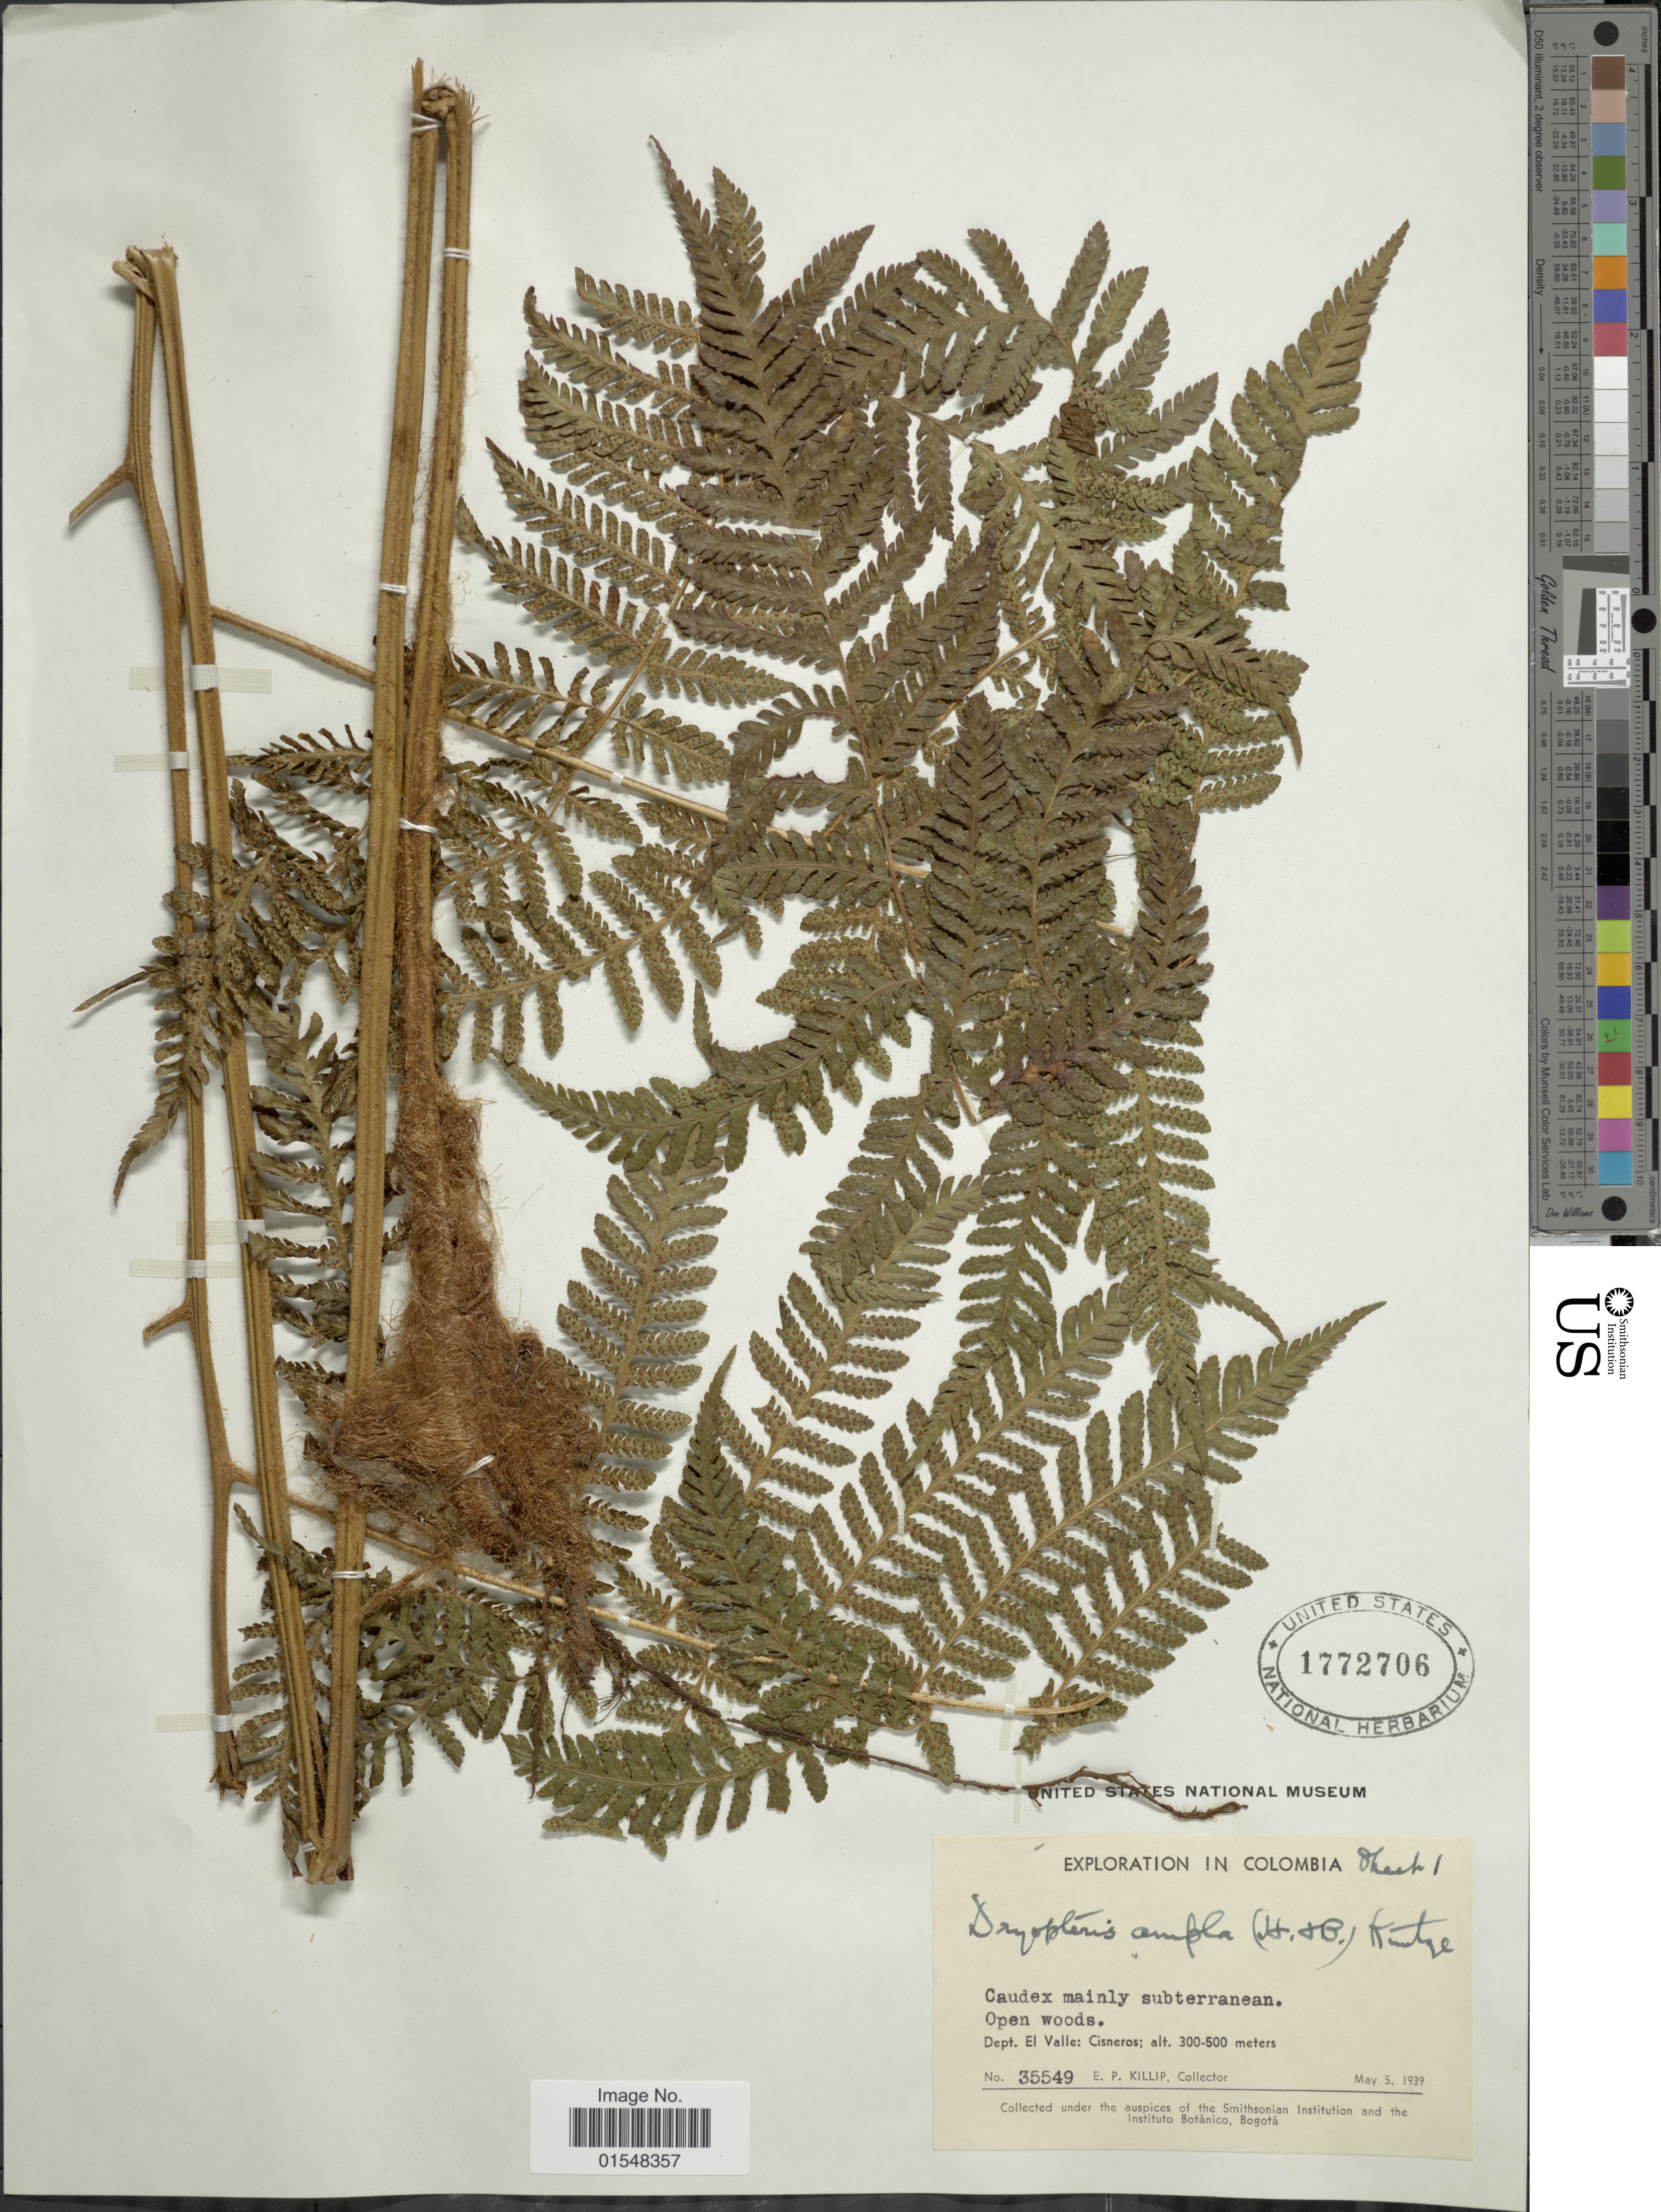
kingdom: Plantae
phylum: Tracheophyta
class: Polypodiopsida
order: Polypodiales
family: Dryopteridaceae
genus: Ctenitis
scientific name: Ctenitis sloanei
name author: (Poepp. ex Spreng.) C.V. Morton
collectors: E. P. Killip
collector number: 35549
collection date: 1939-05-05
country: Colombia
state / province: Valle del Cauca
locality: El Valle: Cisneros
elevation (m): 300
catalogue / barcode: US 1772706